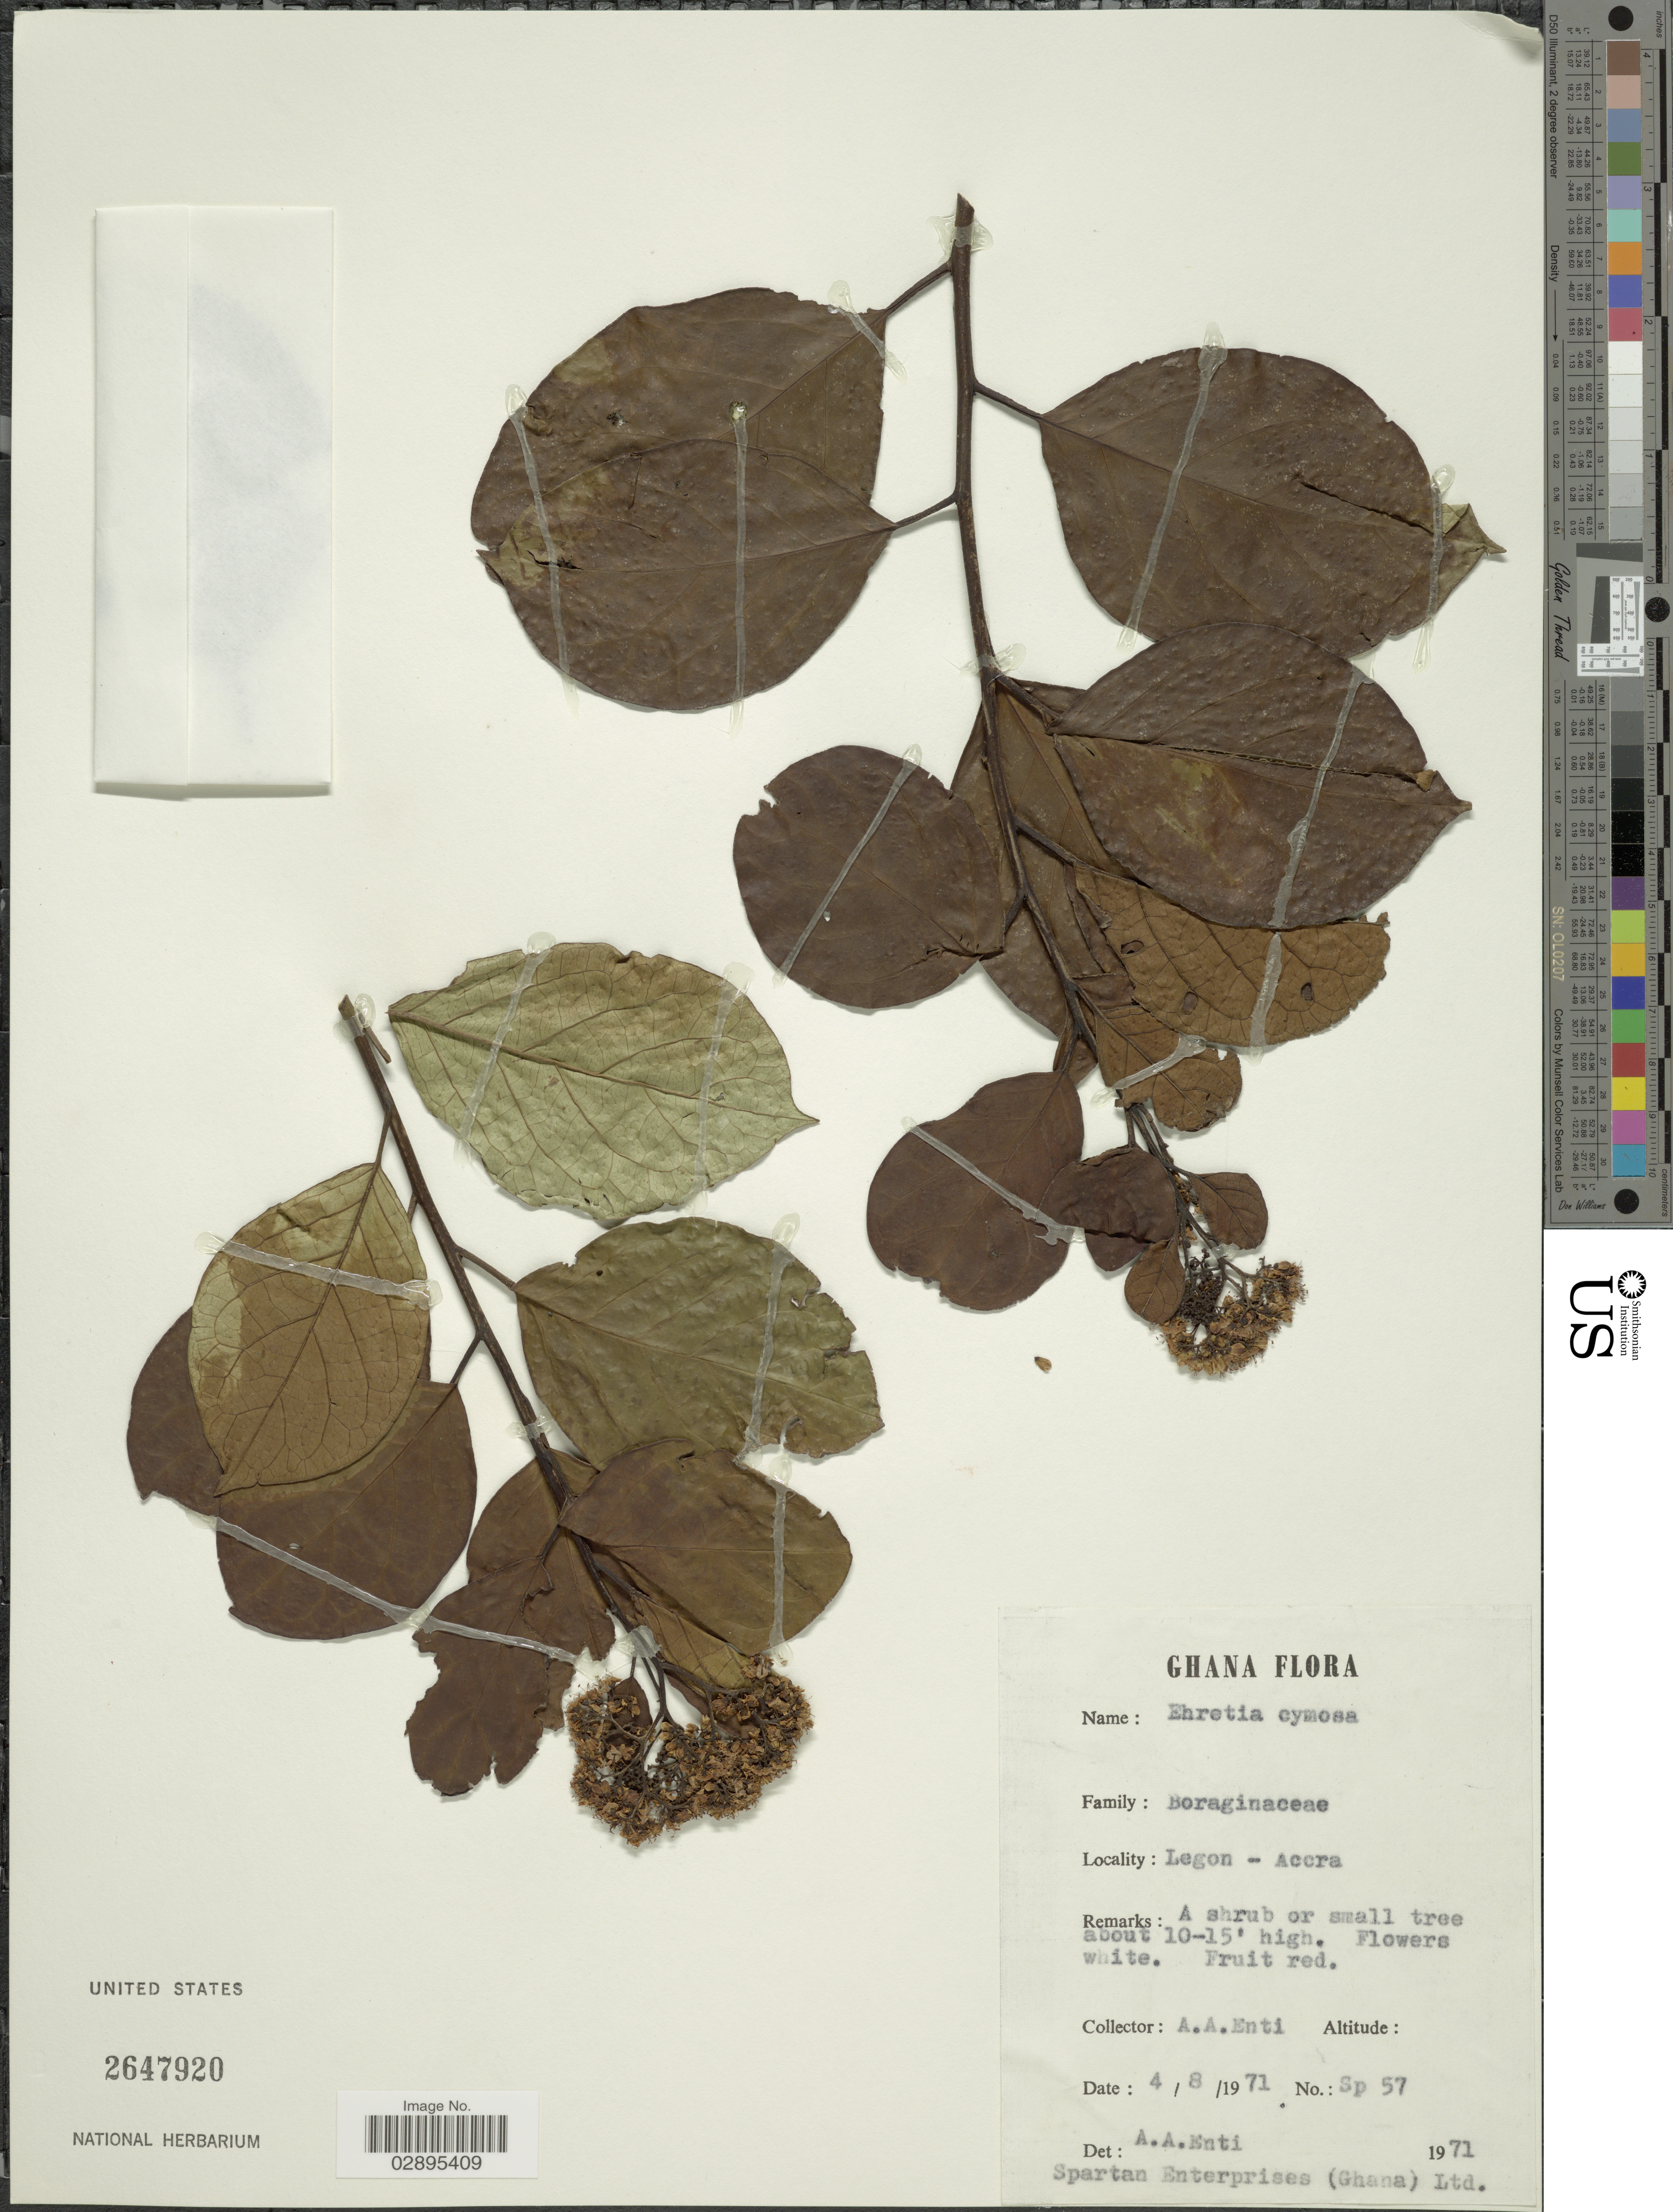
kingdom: Plantae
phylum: Tracheophyta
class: Magnoliopsida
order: Boraginales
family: Ehretiaceae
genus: Ehretia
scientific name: Ehretia cymosa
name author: Thonn.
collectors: A. Enti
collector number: Sp57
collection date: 1971-08-04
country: Ghana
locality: Legon - Accra.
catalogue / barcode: US 2647920